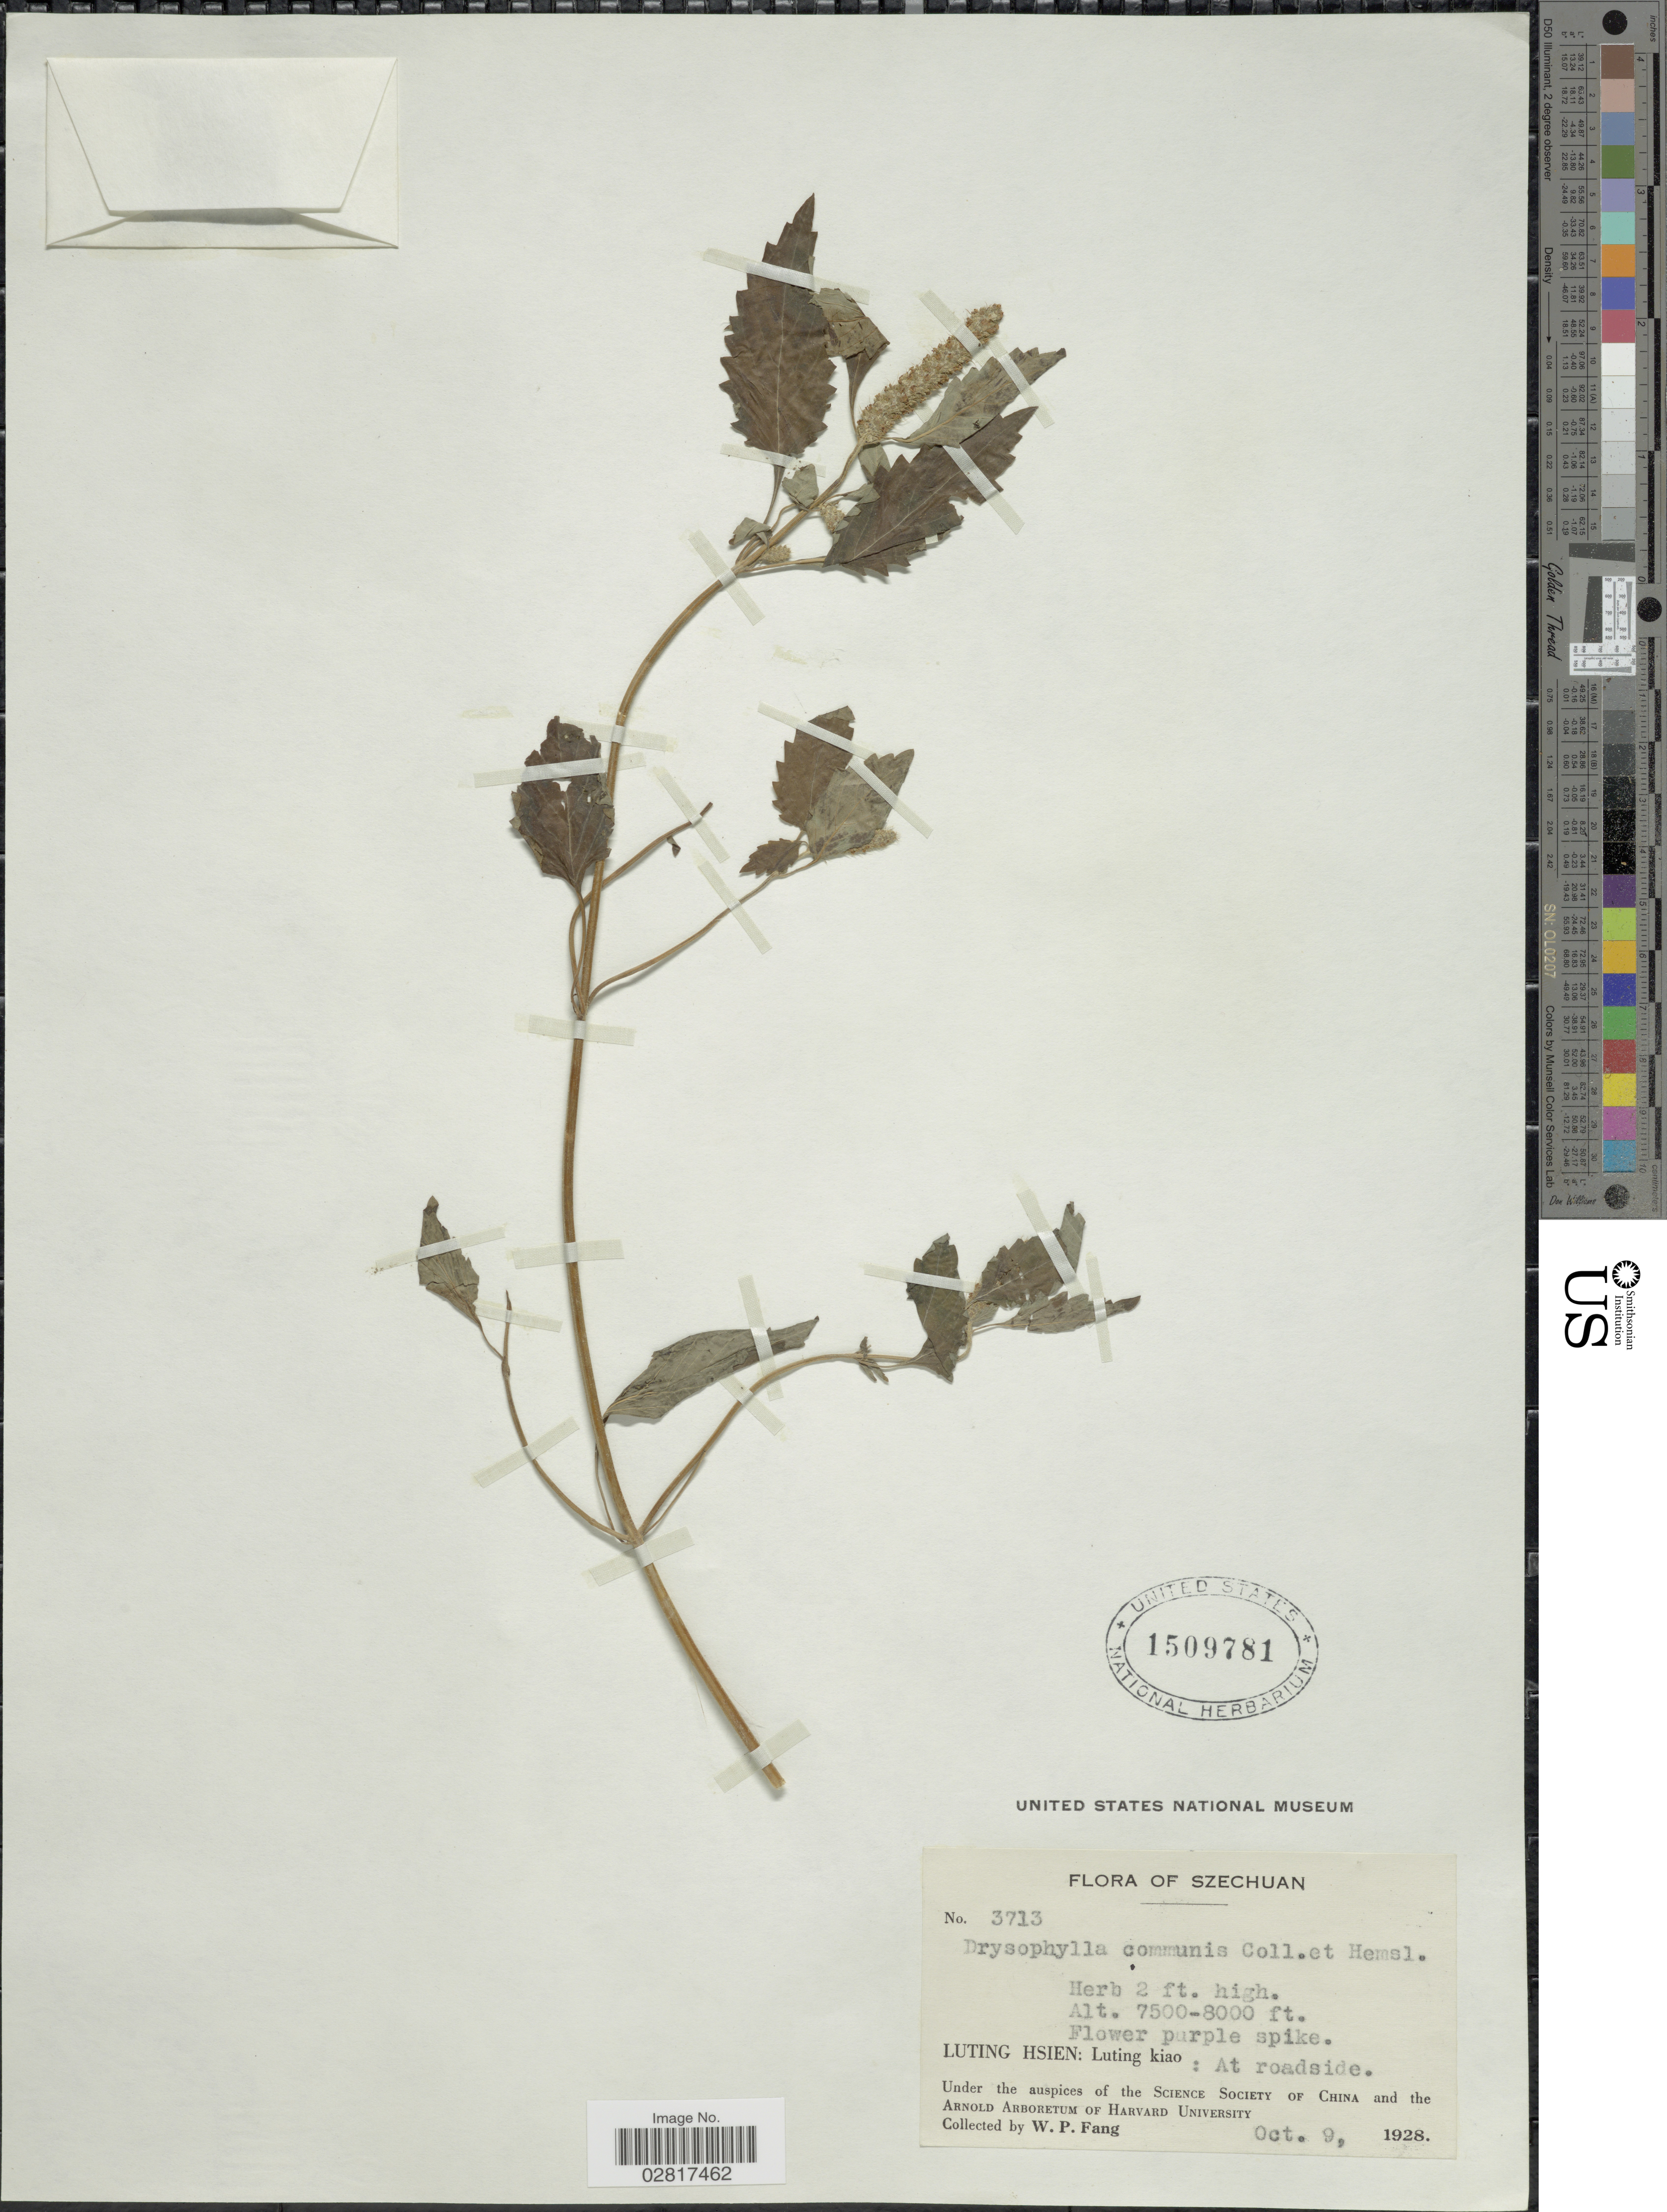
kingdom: Plantae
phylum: Tracheophyta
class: Magnoliopsida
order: Lamiales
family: Lamiaceae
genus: Elsholtzia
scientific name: Elsholtzia communis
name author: (Collett & Hemsl.) Diels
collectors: W. P. Fang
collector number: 3713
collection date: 1928-10-09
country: China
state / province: Sichuan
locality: Szechuan, Luting Hsien: Luting kiao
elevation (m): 2286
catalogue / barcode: US 1509781